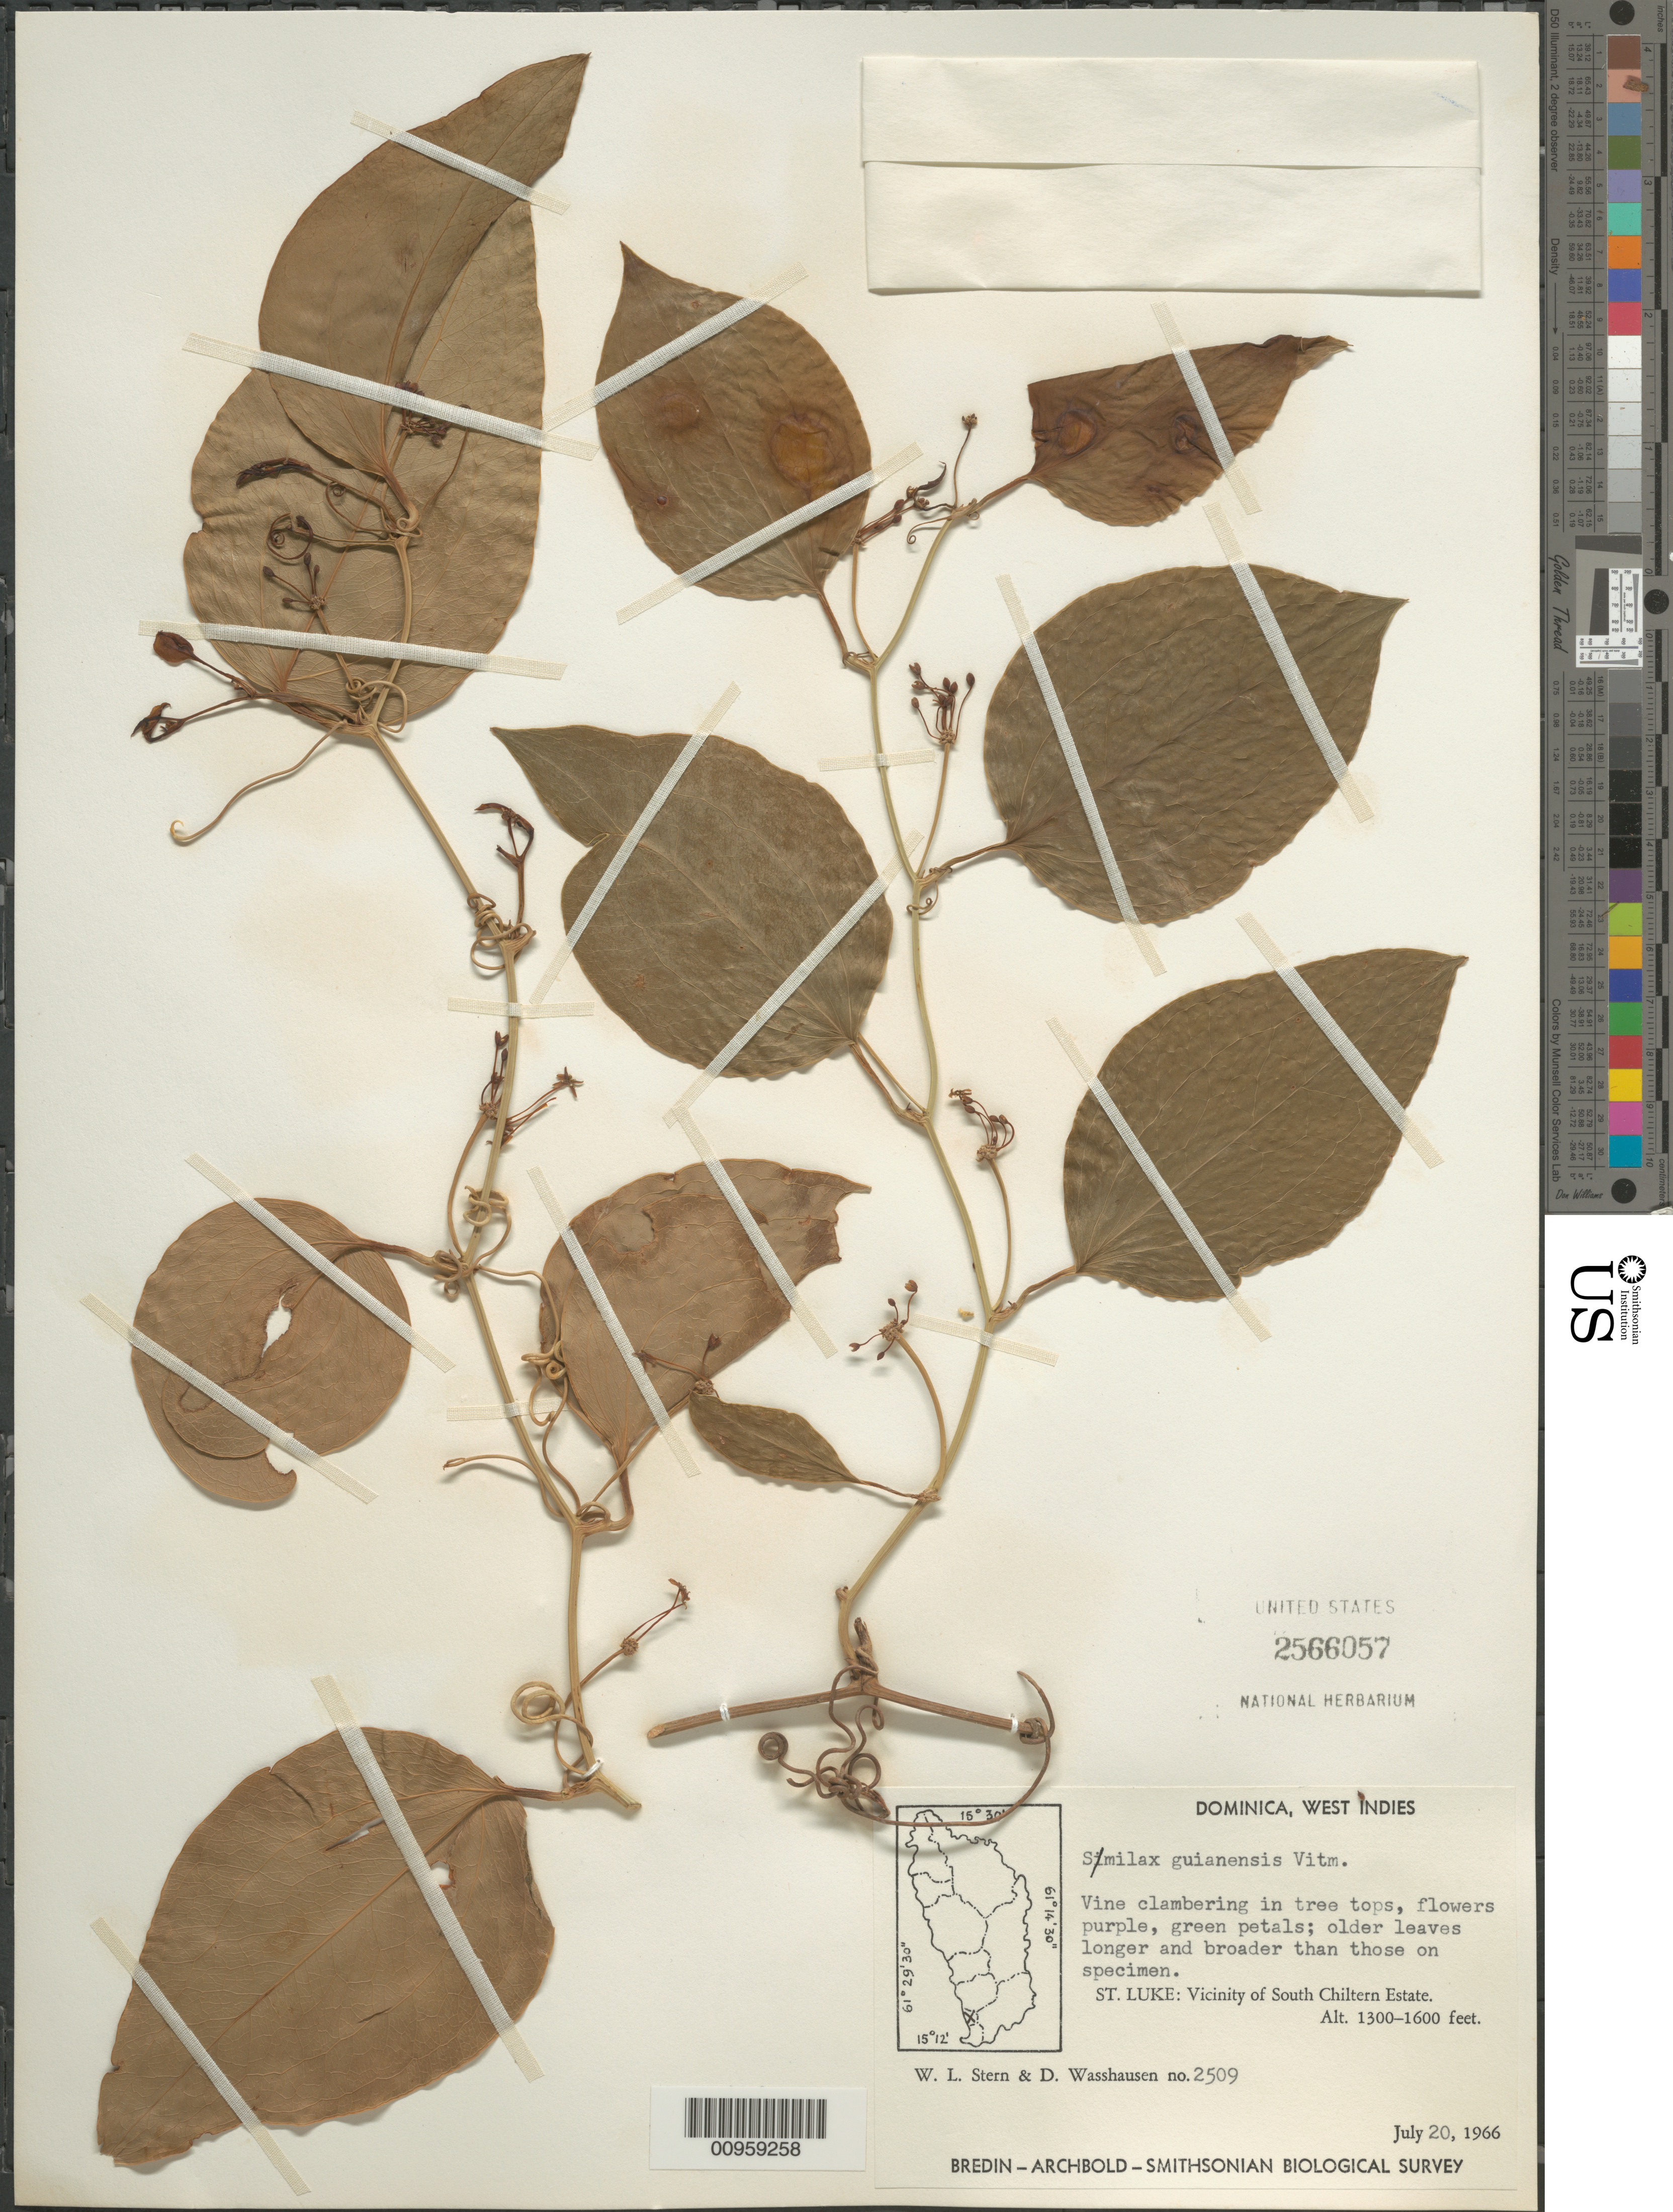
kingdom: Plantae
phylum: Tracheophyta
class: Liliopsida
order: Liliales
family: Smilacaceae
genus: Smilax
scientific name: Smilax guianensis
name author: Vitman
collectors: W. L. Stern & D. C. Wasshausen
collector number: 2509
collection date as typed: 20 Jul 1966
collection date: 1966-07-20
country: Dominica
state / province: St. Luke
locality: Vicinity of South Chiltern Estate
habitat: Clambering in tree tops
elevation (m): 396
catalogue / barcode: US 2566057